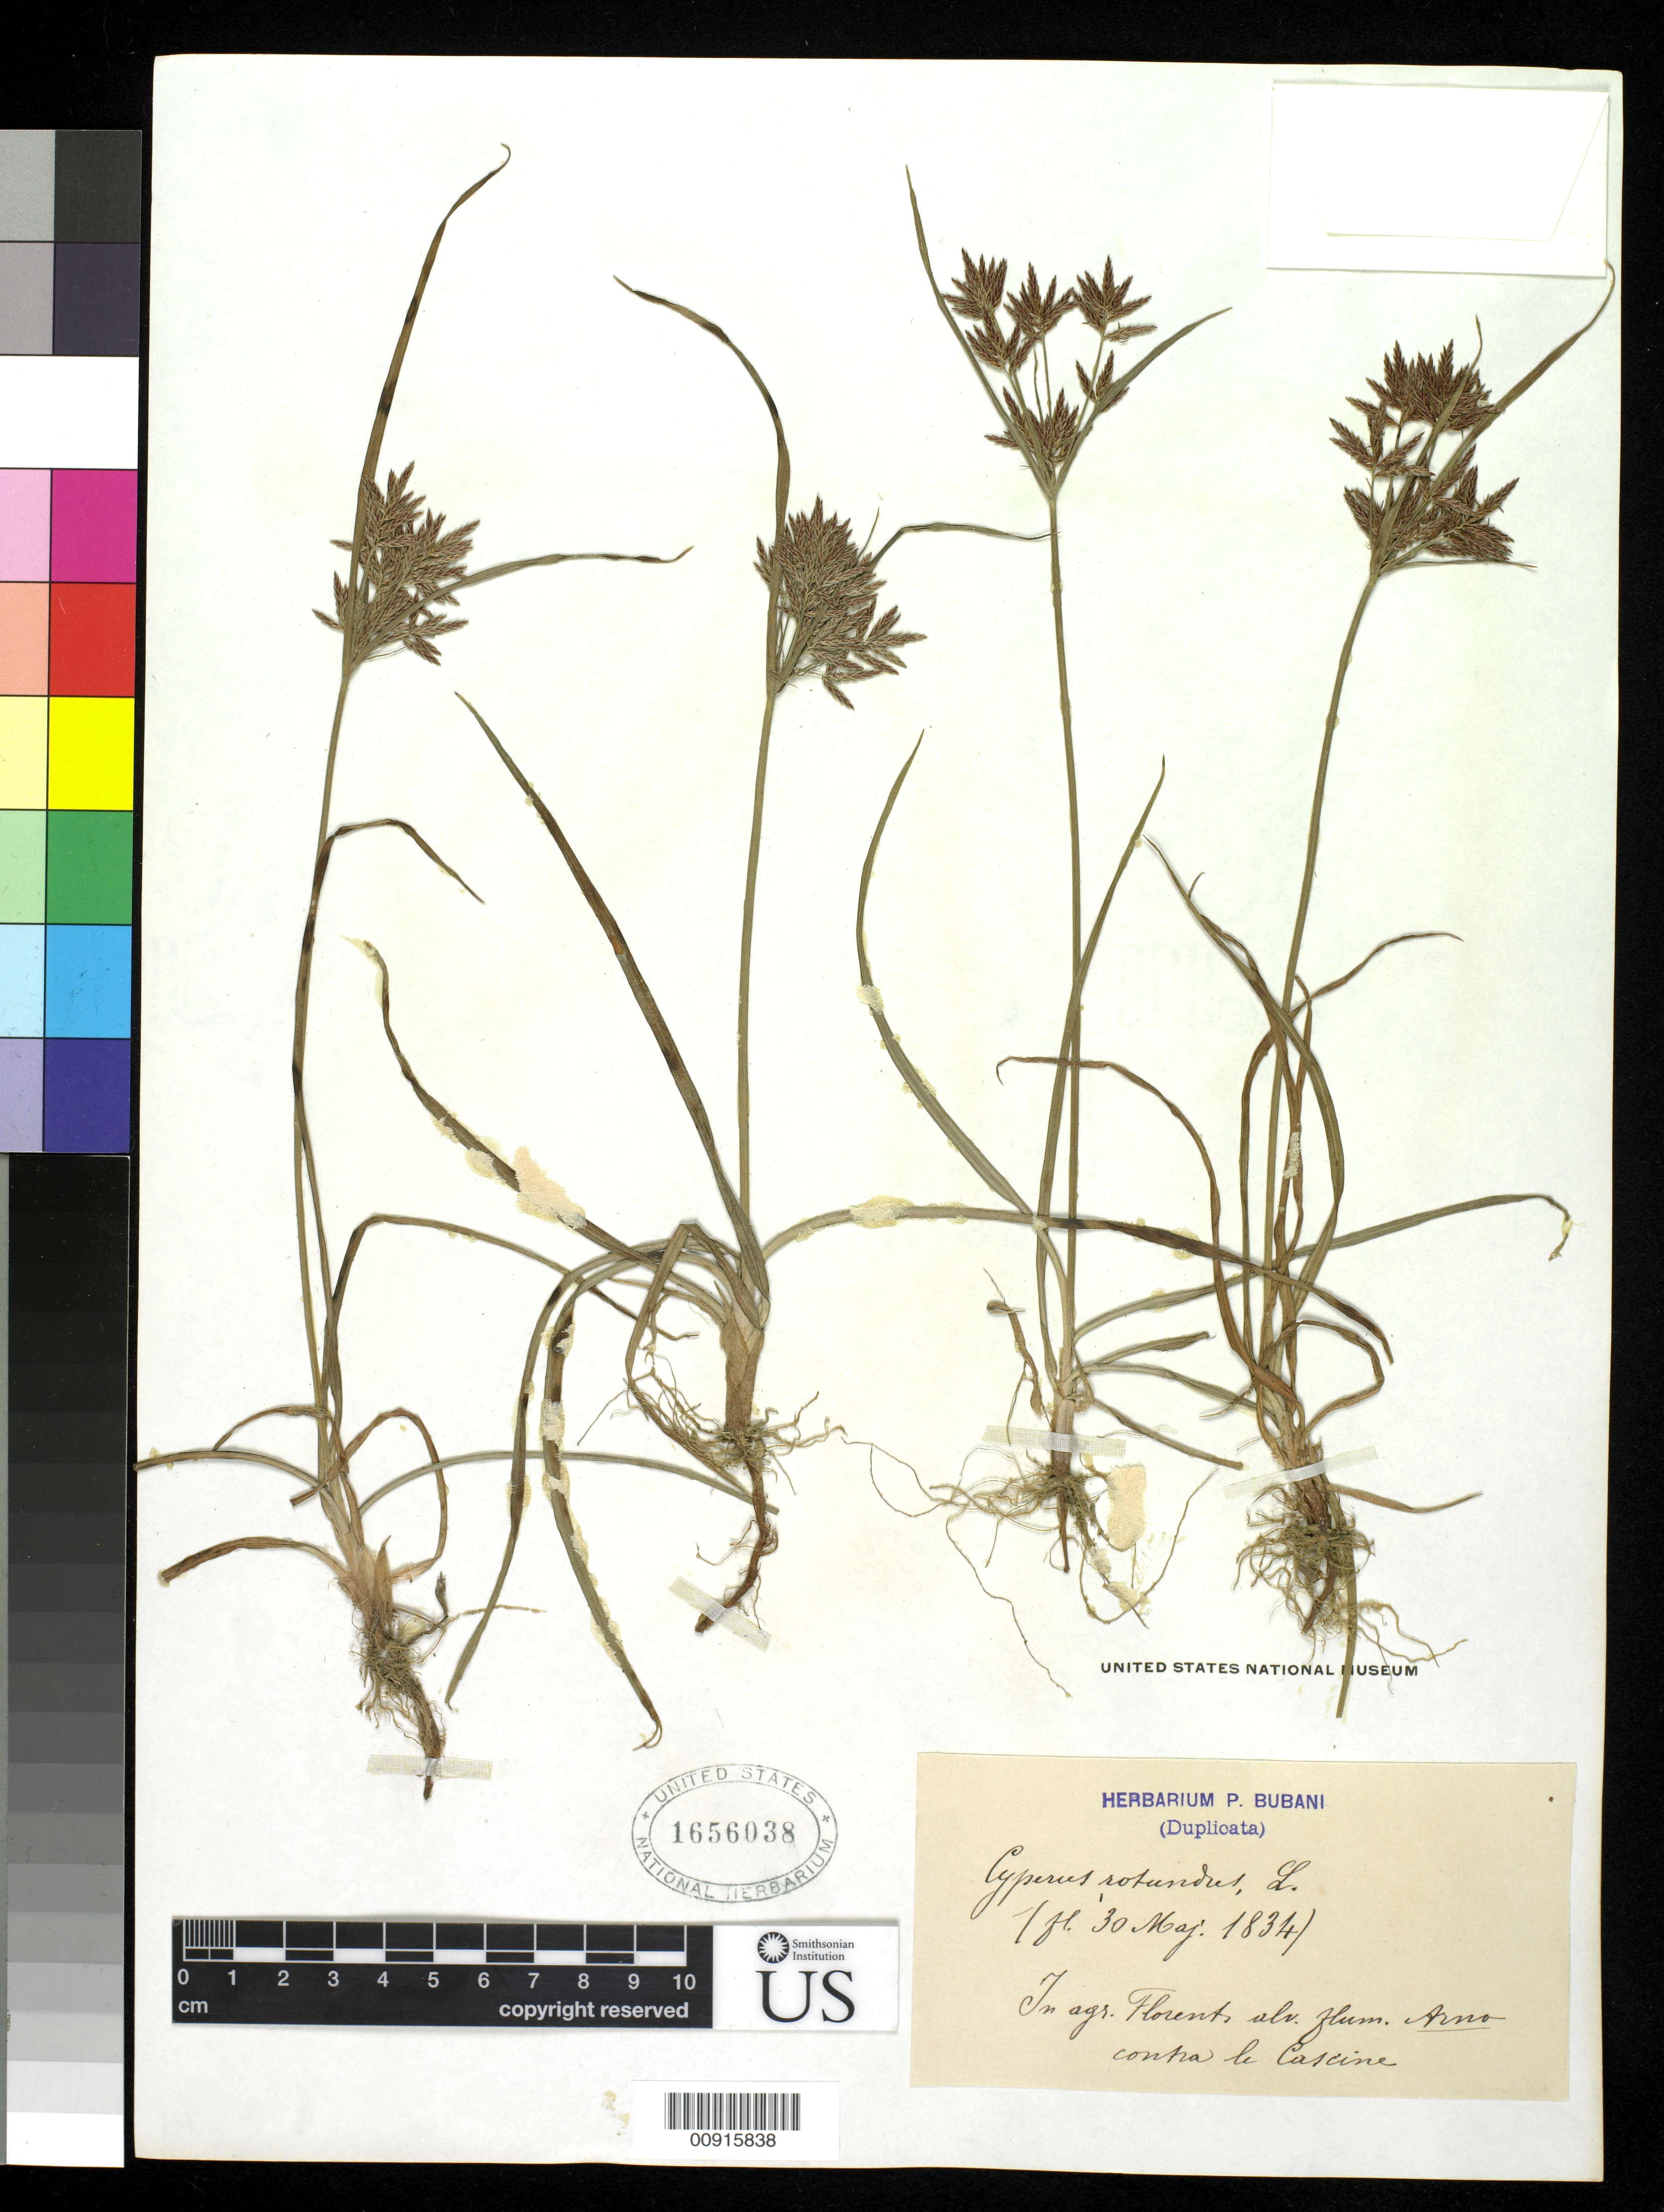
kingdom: Plantae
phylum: Tracheophyta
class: Liliopsida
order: Poales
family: Cyperaceae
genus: Cyperus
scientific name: Cyperus rotundus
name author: L.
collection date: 1834-05-30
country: Italy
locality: In agr. Florent. alv. flum. Arno contra le Cascine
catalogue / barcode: US 1656038